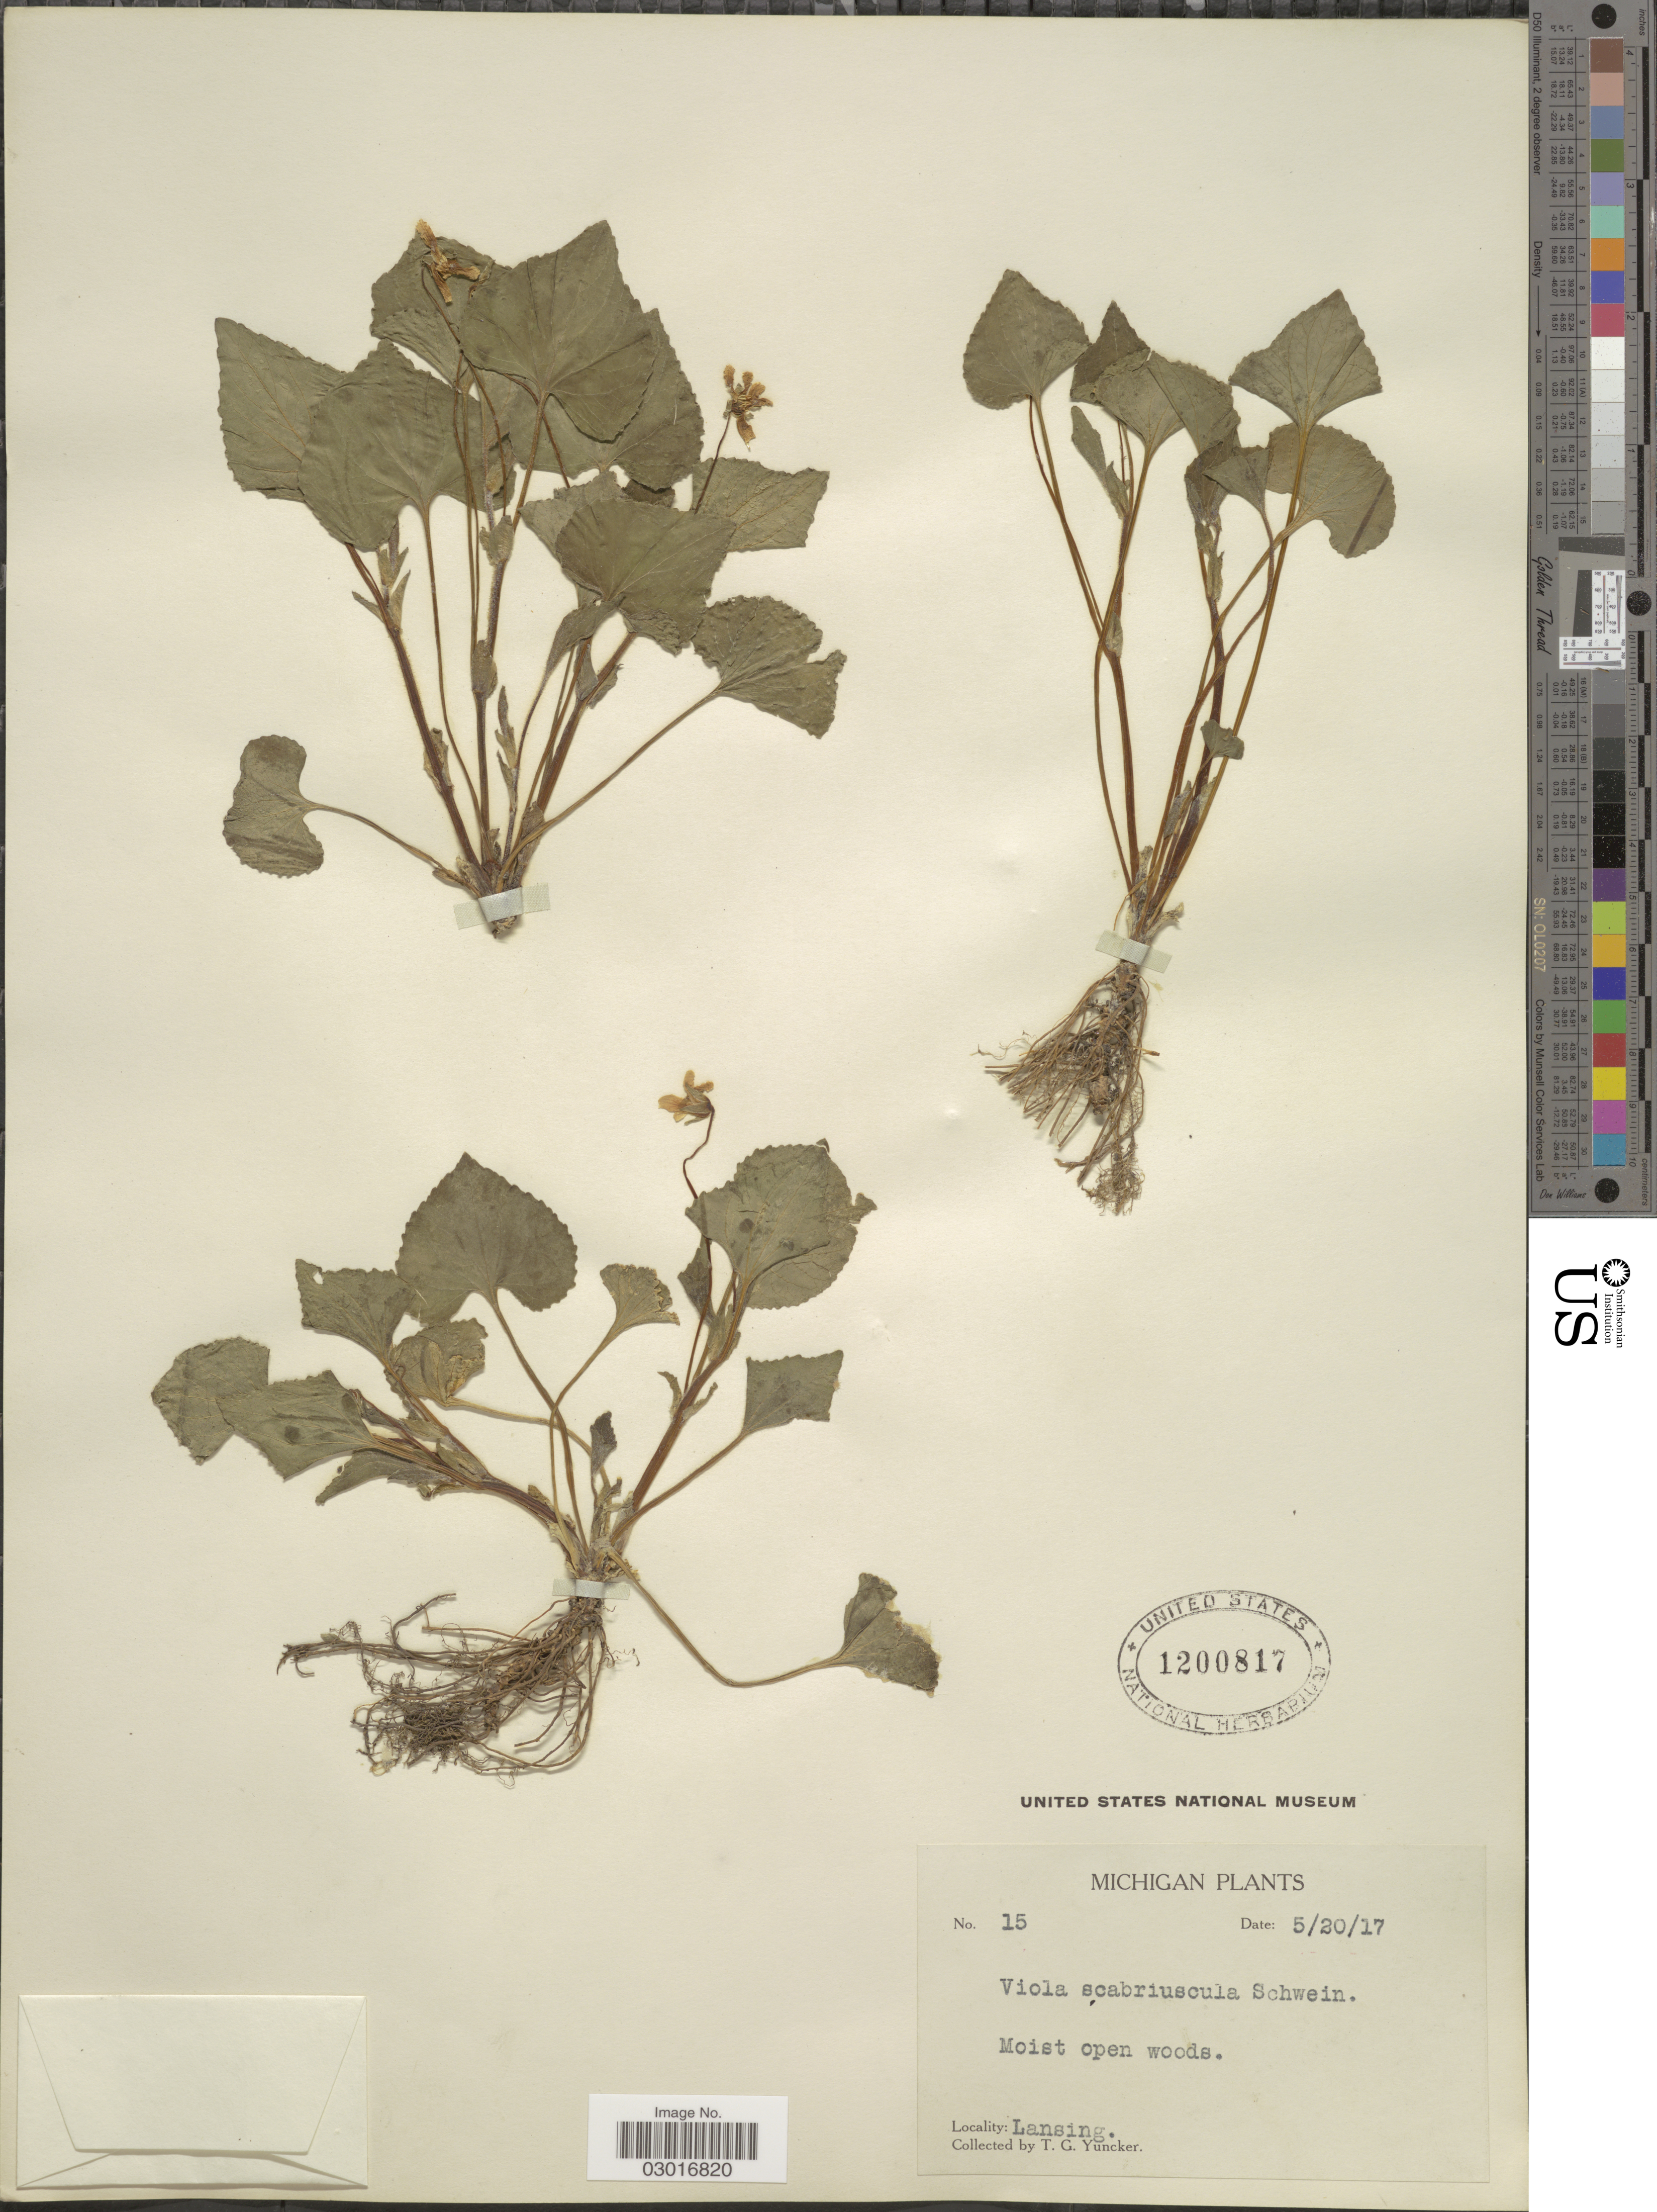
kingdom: Plantae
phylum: Tracheophyta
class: Magnoliopsida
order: Malpighiales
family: Violaceae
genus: Viola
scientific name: Viola scabriuscula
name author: (Torr. & A. Gray) Shafer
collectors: T. G. Yuncker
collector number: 15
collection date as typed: Transcribed d/m/y: 20/5/17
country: United States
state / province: Michigan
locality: Lansing.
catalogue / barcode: US 1200817